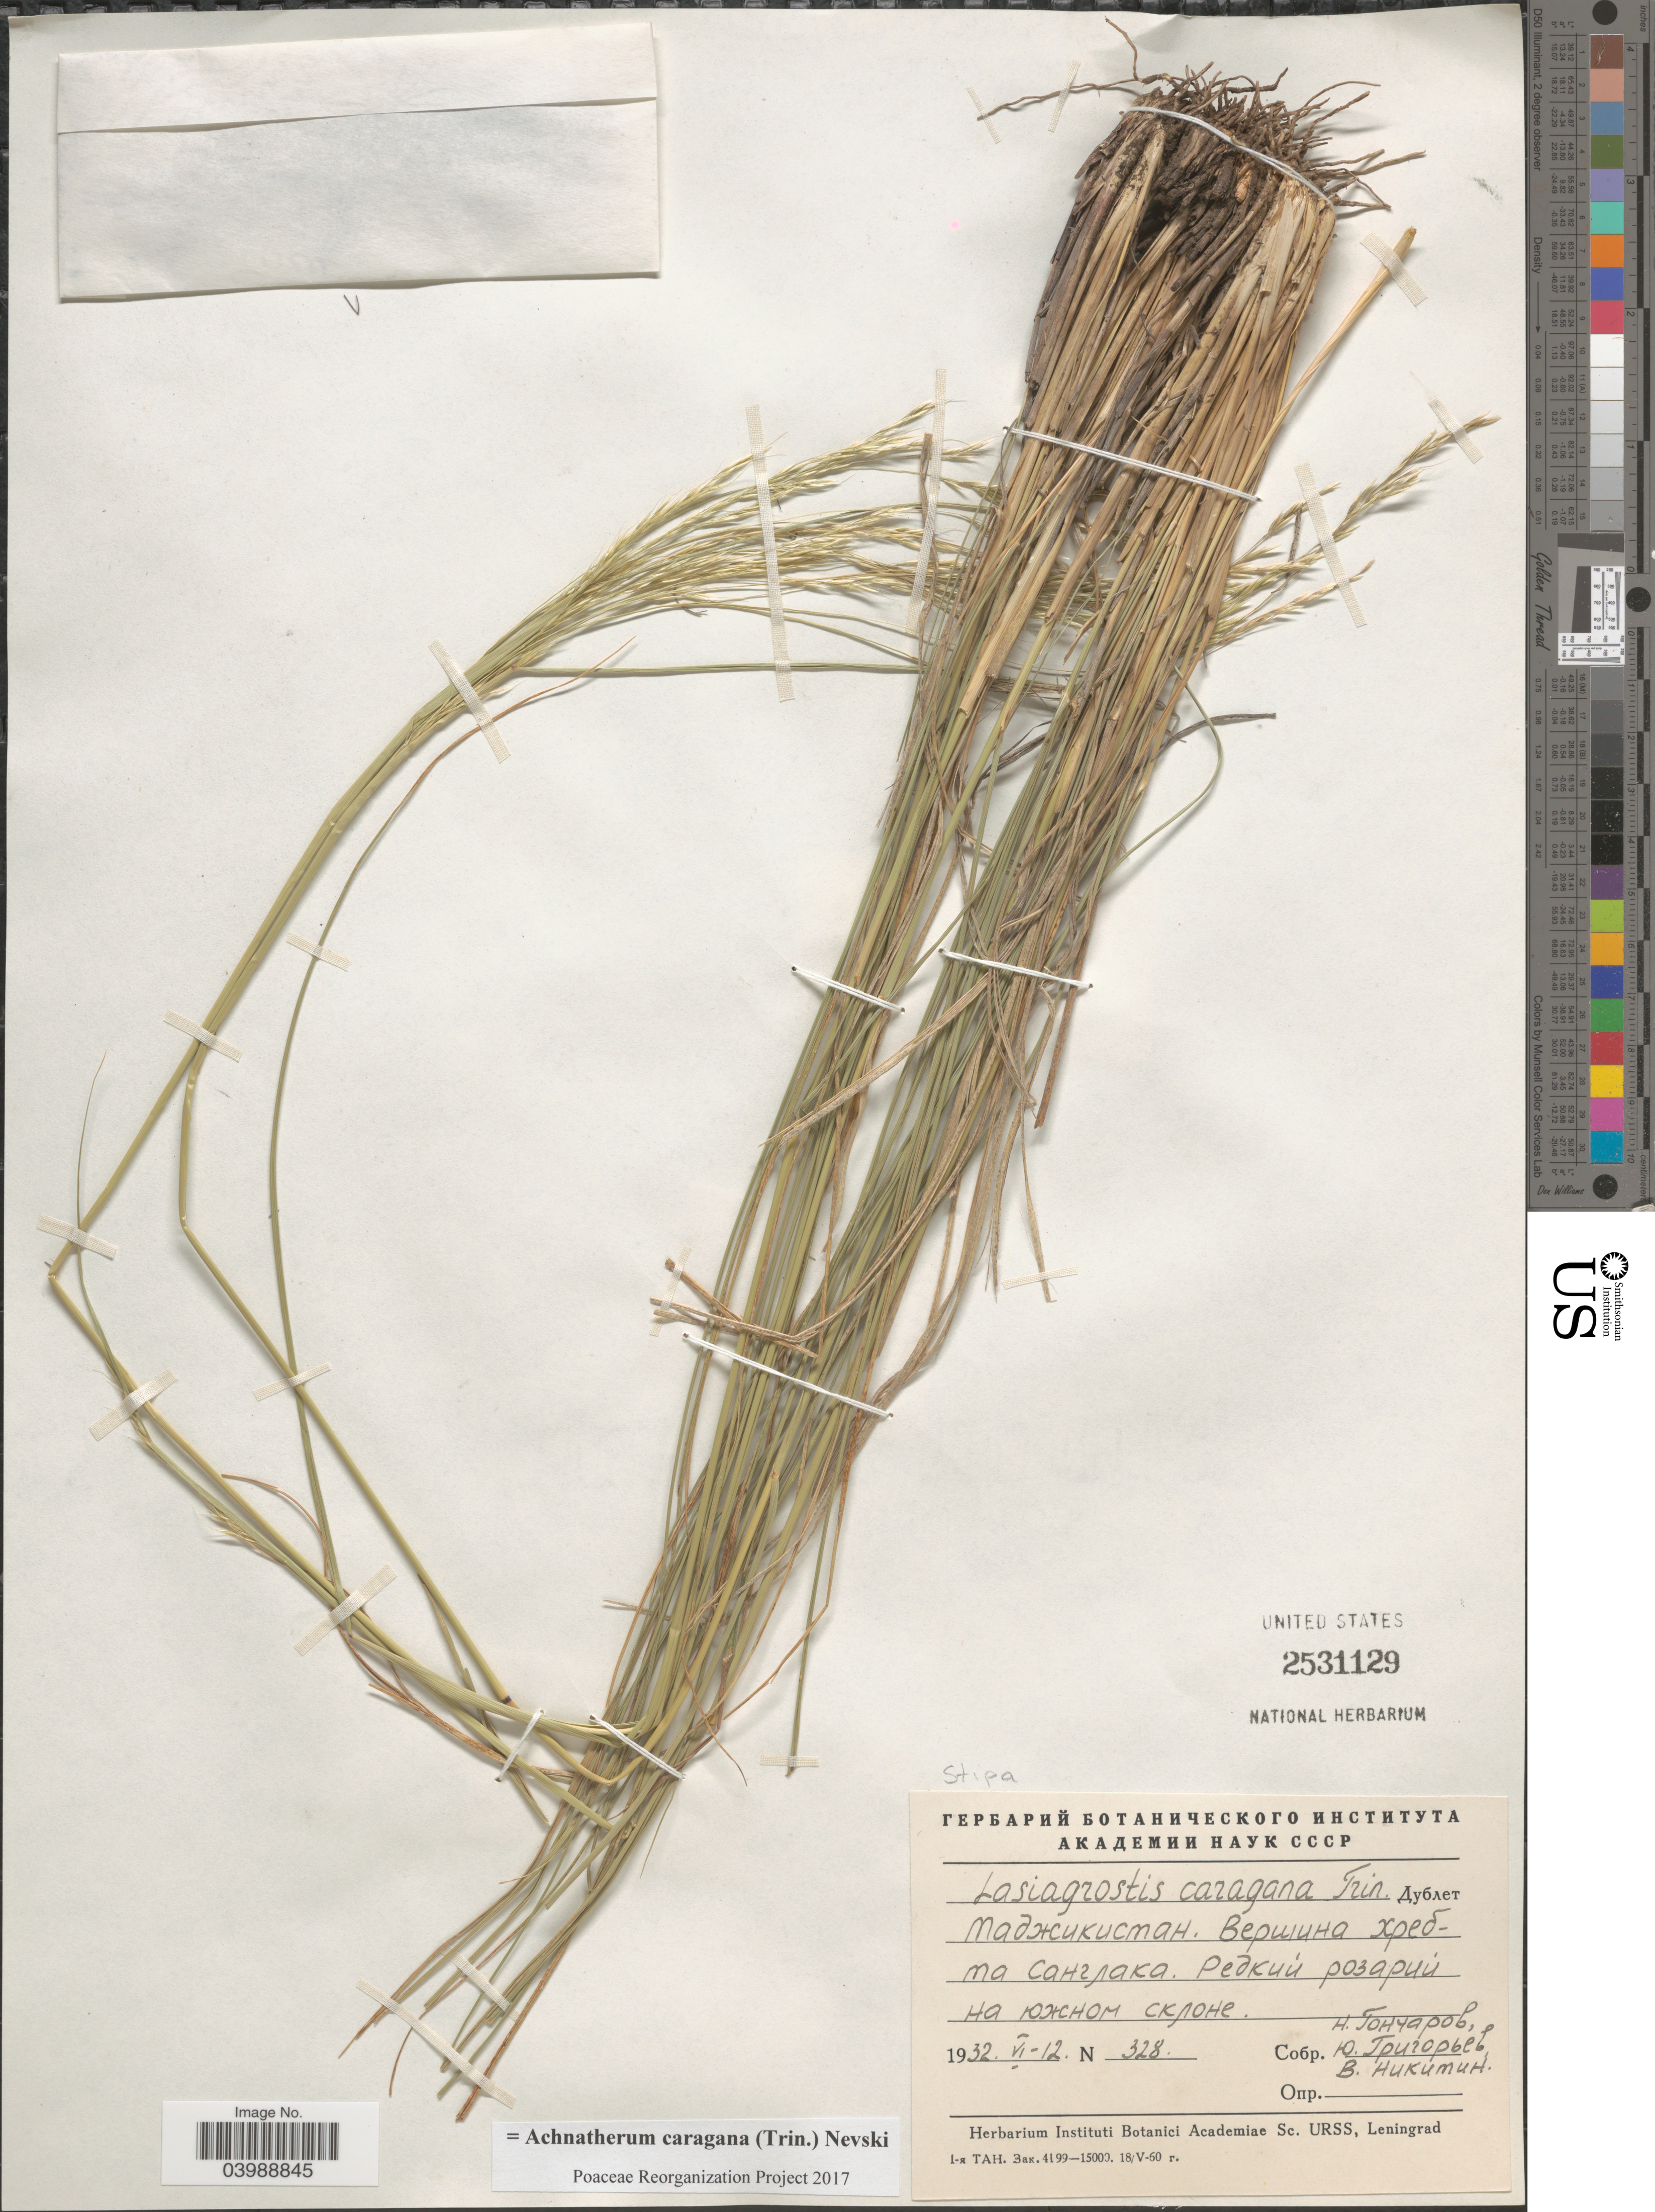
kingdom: Plantae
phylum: Tracheophyta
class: Liliopsida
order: Poales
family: Poaceae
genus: Achnatherum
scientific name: Achnatherum caragana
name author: (Trin.) Nevski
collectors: N. Goncharov, U. Grigorev & V. A. Nikitin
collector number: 328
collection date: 1932-06-12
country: Tajikistan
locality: Sanglakh Range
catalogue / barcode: US 2531129